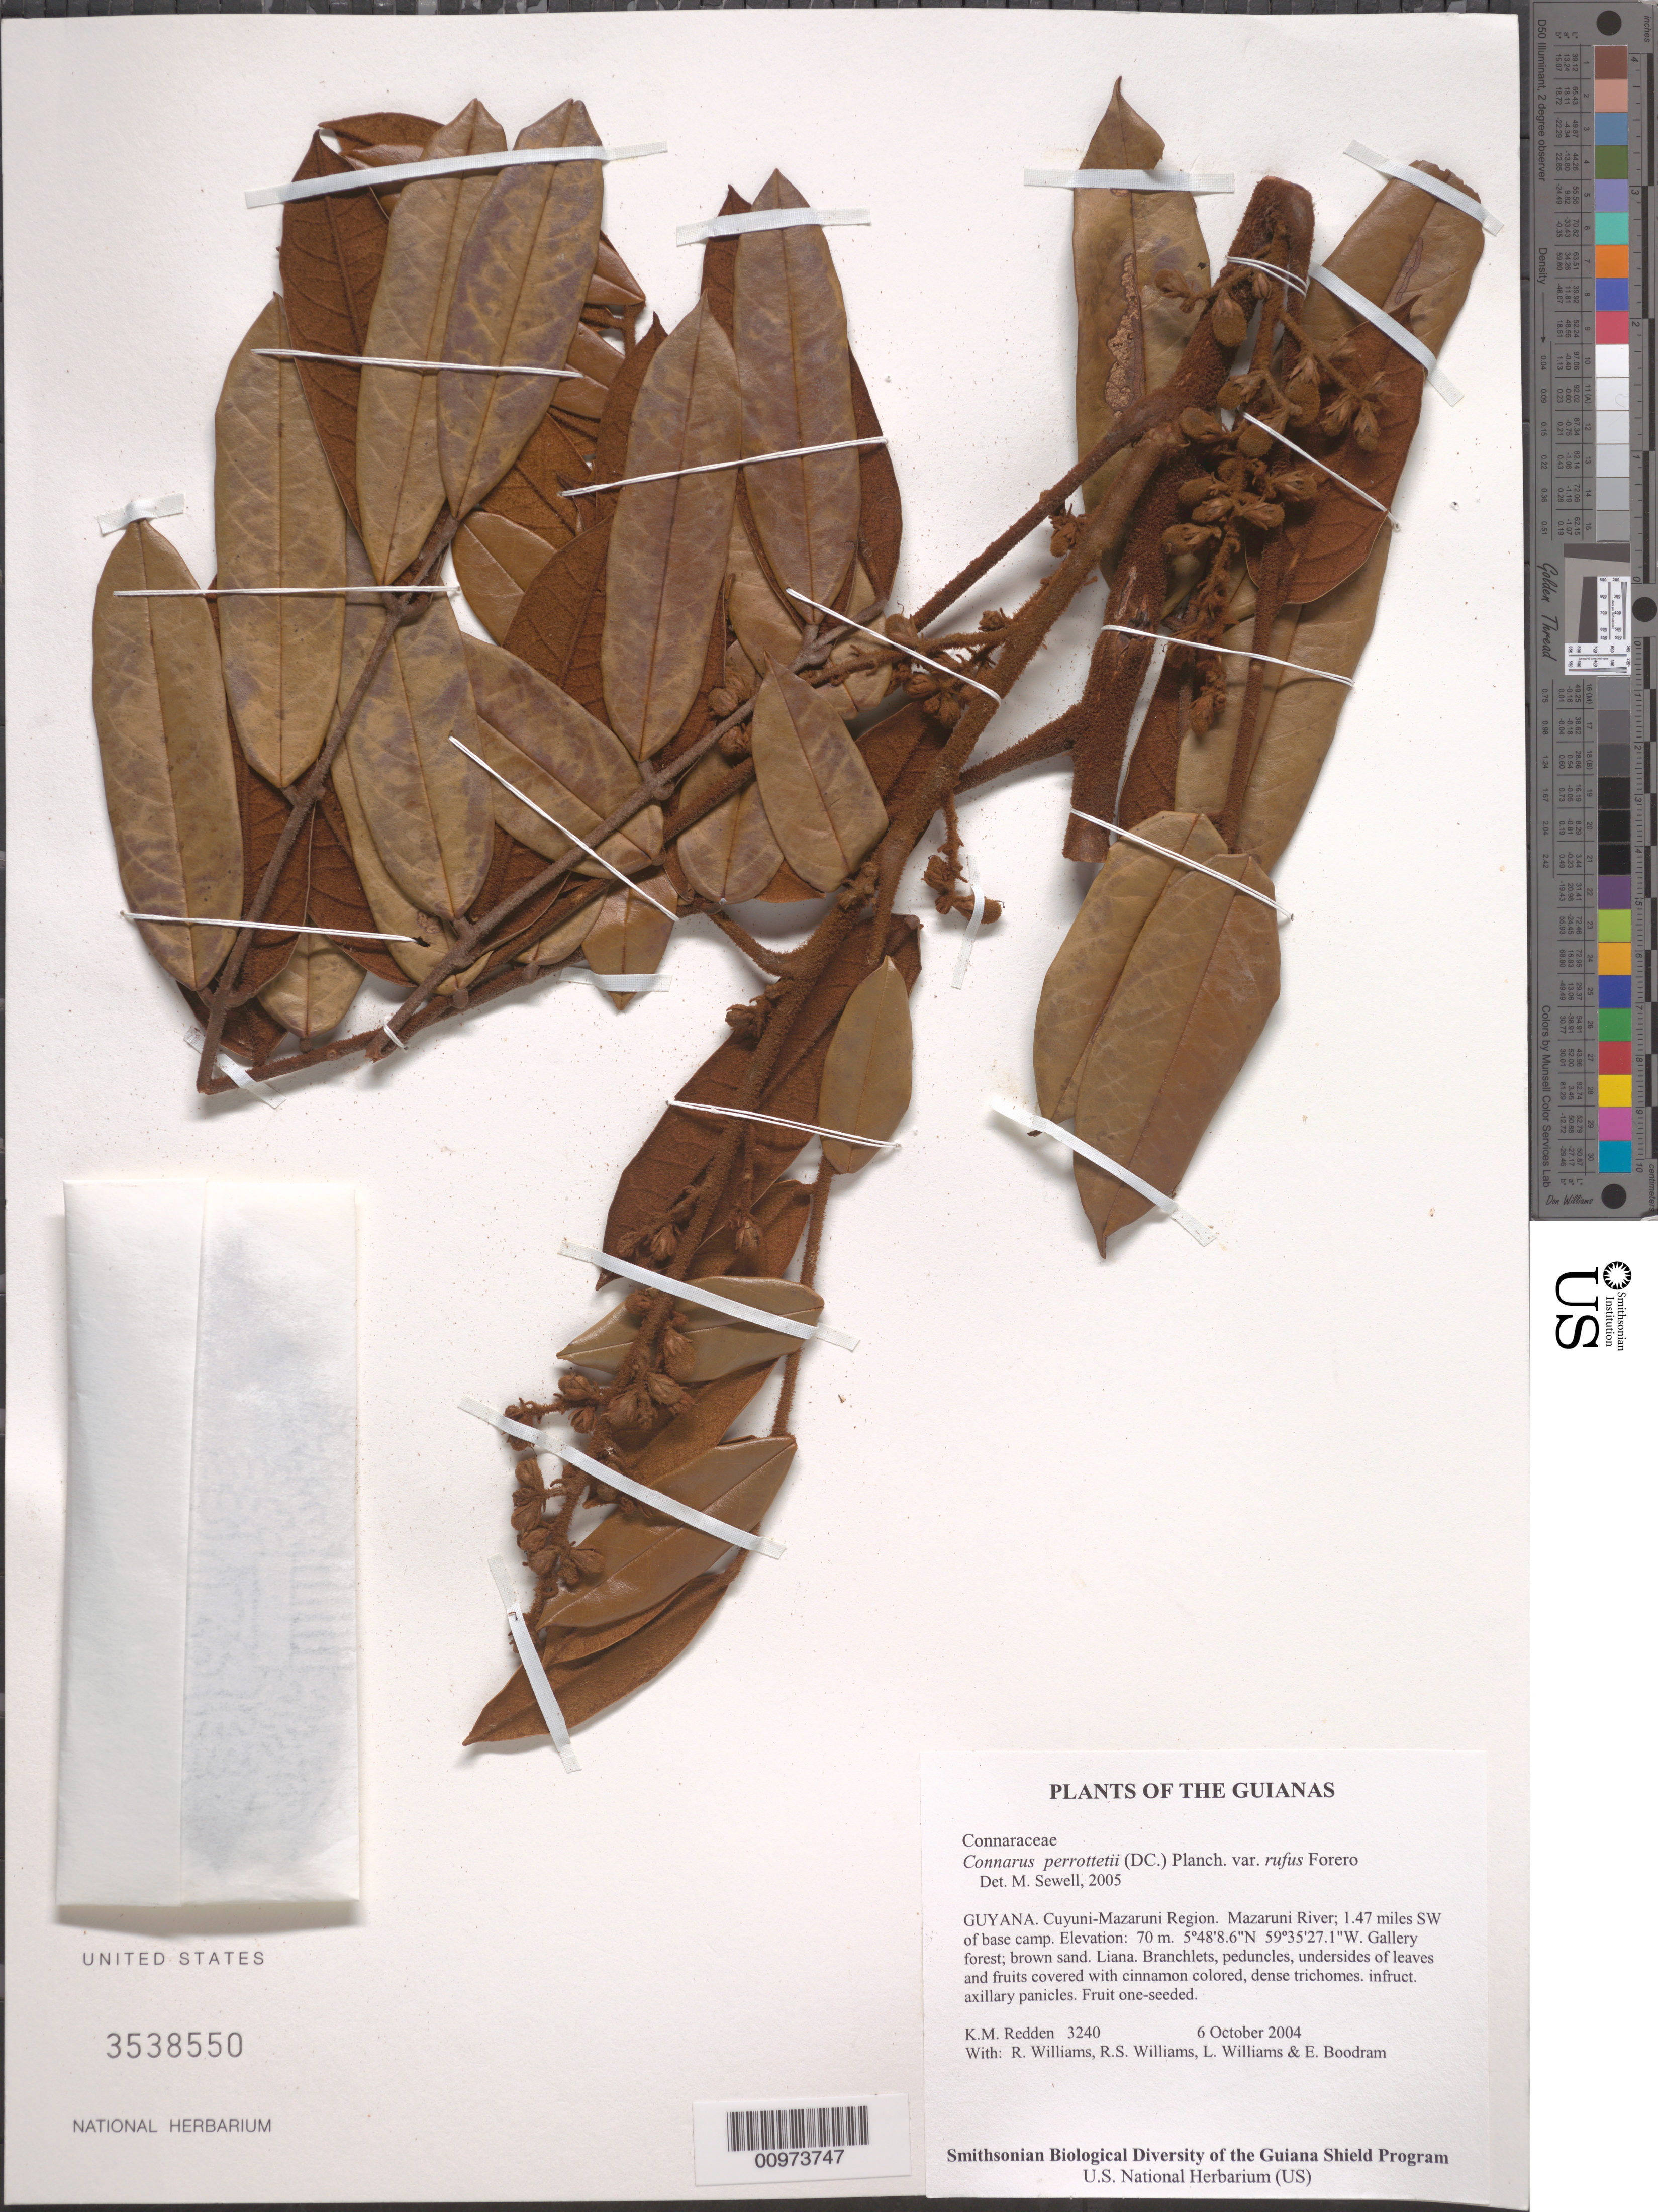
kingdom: Plantae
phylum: Tracheophyta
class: Magnoliopsida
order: Oxalidales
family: Connaraceae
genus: Connarus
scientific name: Connarus perrottetii var. rufus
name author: Forero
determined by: Sewell, M.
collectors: K. M. Redden, R. Williams, R. S. Williams, L. Williams & E. Boodram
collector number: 3240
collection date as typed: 6 October 2004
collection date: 2004-10-06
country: Guyana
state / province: Cuyuni-Mazaruni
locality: Mazaruni River; 1.47 miles SW of base camp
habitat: Gallery forest; brown sand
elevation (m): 70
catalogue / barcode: US 3538550